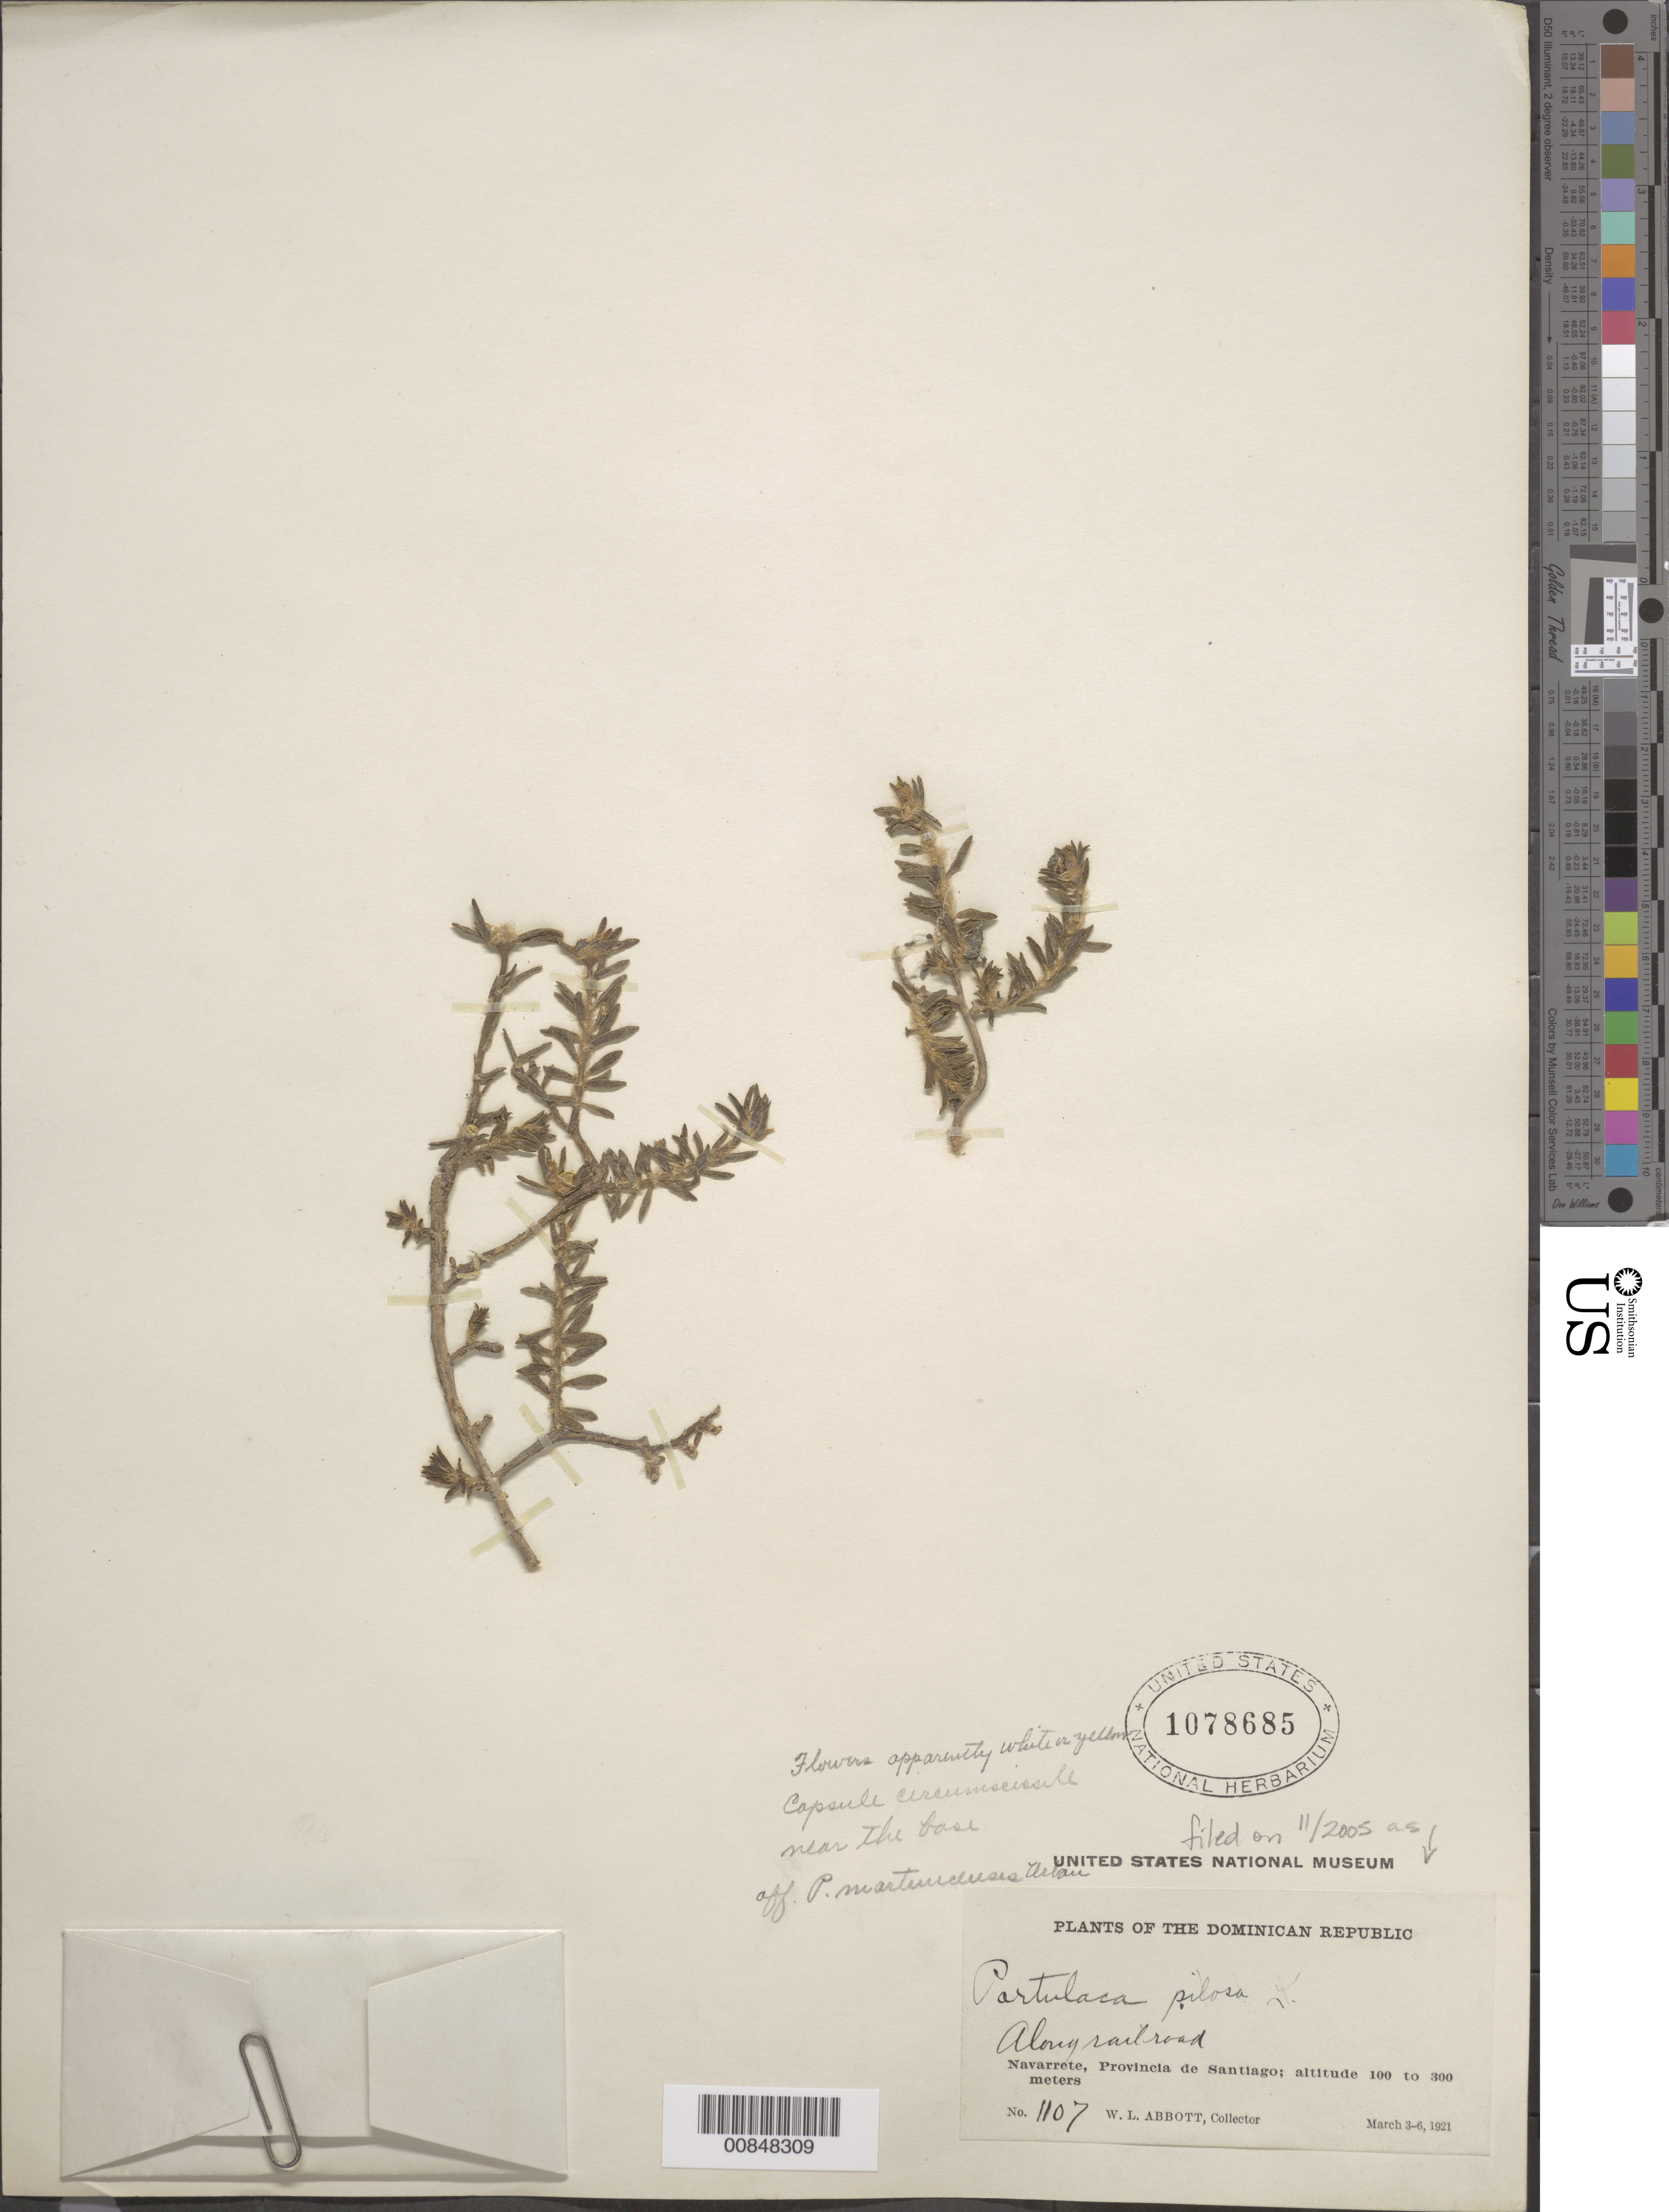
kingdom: Plantae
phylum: Tracheophyta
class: Magnoliopsida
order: Caryophyllales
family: Portulacaceae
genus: Portulaca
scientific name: Portulaca pilosa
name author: L.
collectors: W. L. Abbott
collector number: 1107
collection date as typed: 03 Mar 1921 to 06 Mar 1921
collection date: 1921-03-03/1921-03-06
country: Dominican Republic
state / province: Santiago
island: Hispaniola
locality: Navarrete.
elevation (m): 100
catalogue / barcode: US 1078685